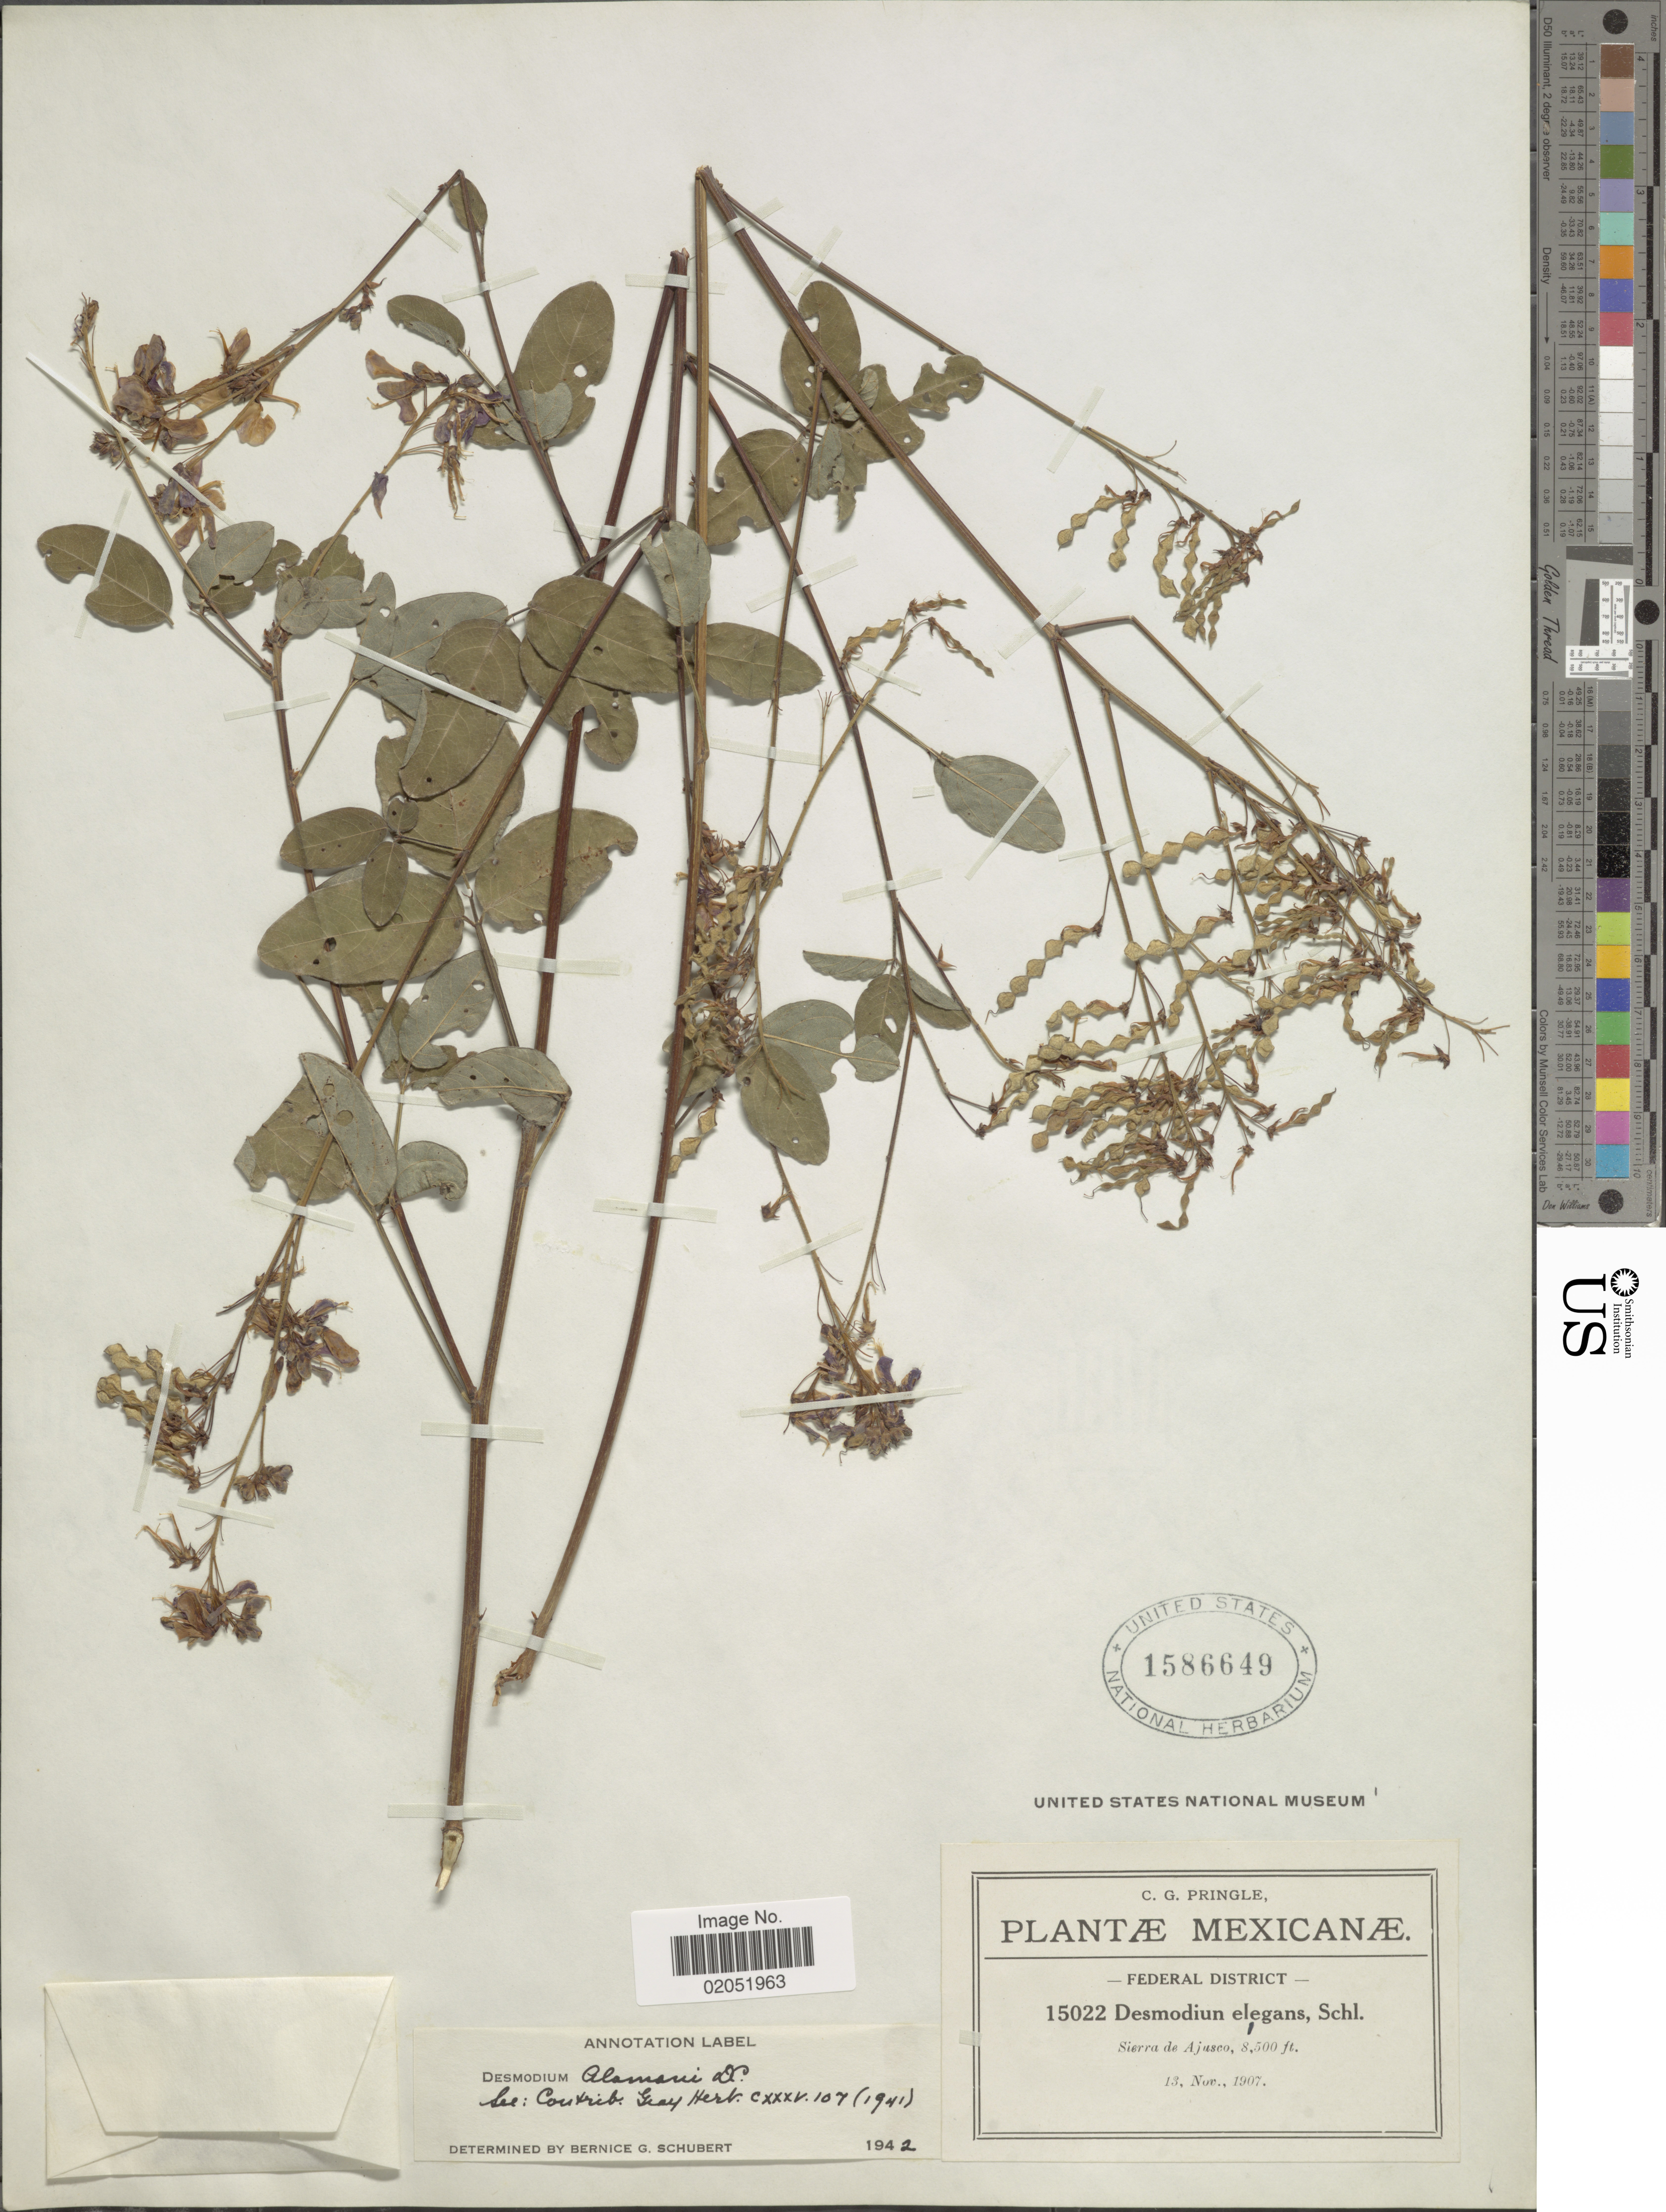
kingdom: Plantae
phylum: Tracheophyta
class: Magnoliopsida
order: Fabales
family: Fabaceae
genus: Desmodium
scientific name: Desmodium alamanii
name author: DC.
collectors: C. G. Pringle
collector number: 15022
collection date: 1907-11-13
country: Mexico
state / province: Distrito Federal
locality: Federal District, Sierra de Ajusco.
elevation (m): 2591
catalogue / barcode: US 1586649